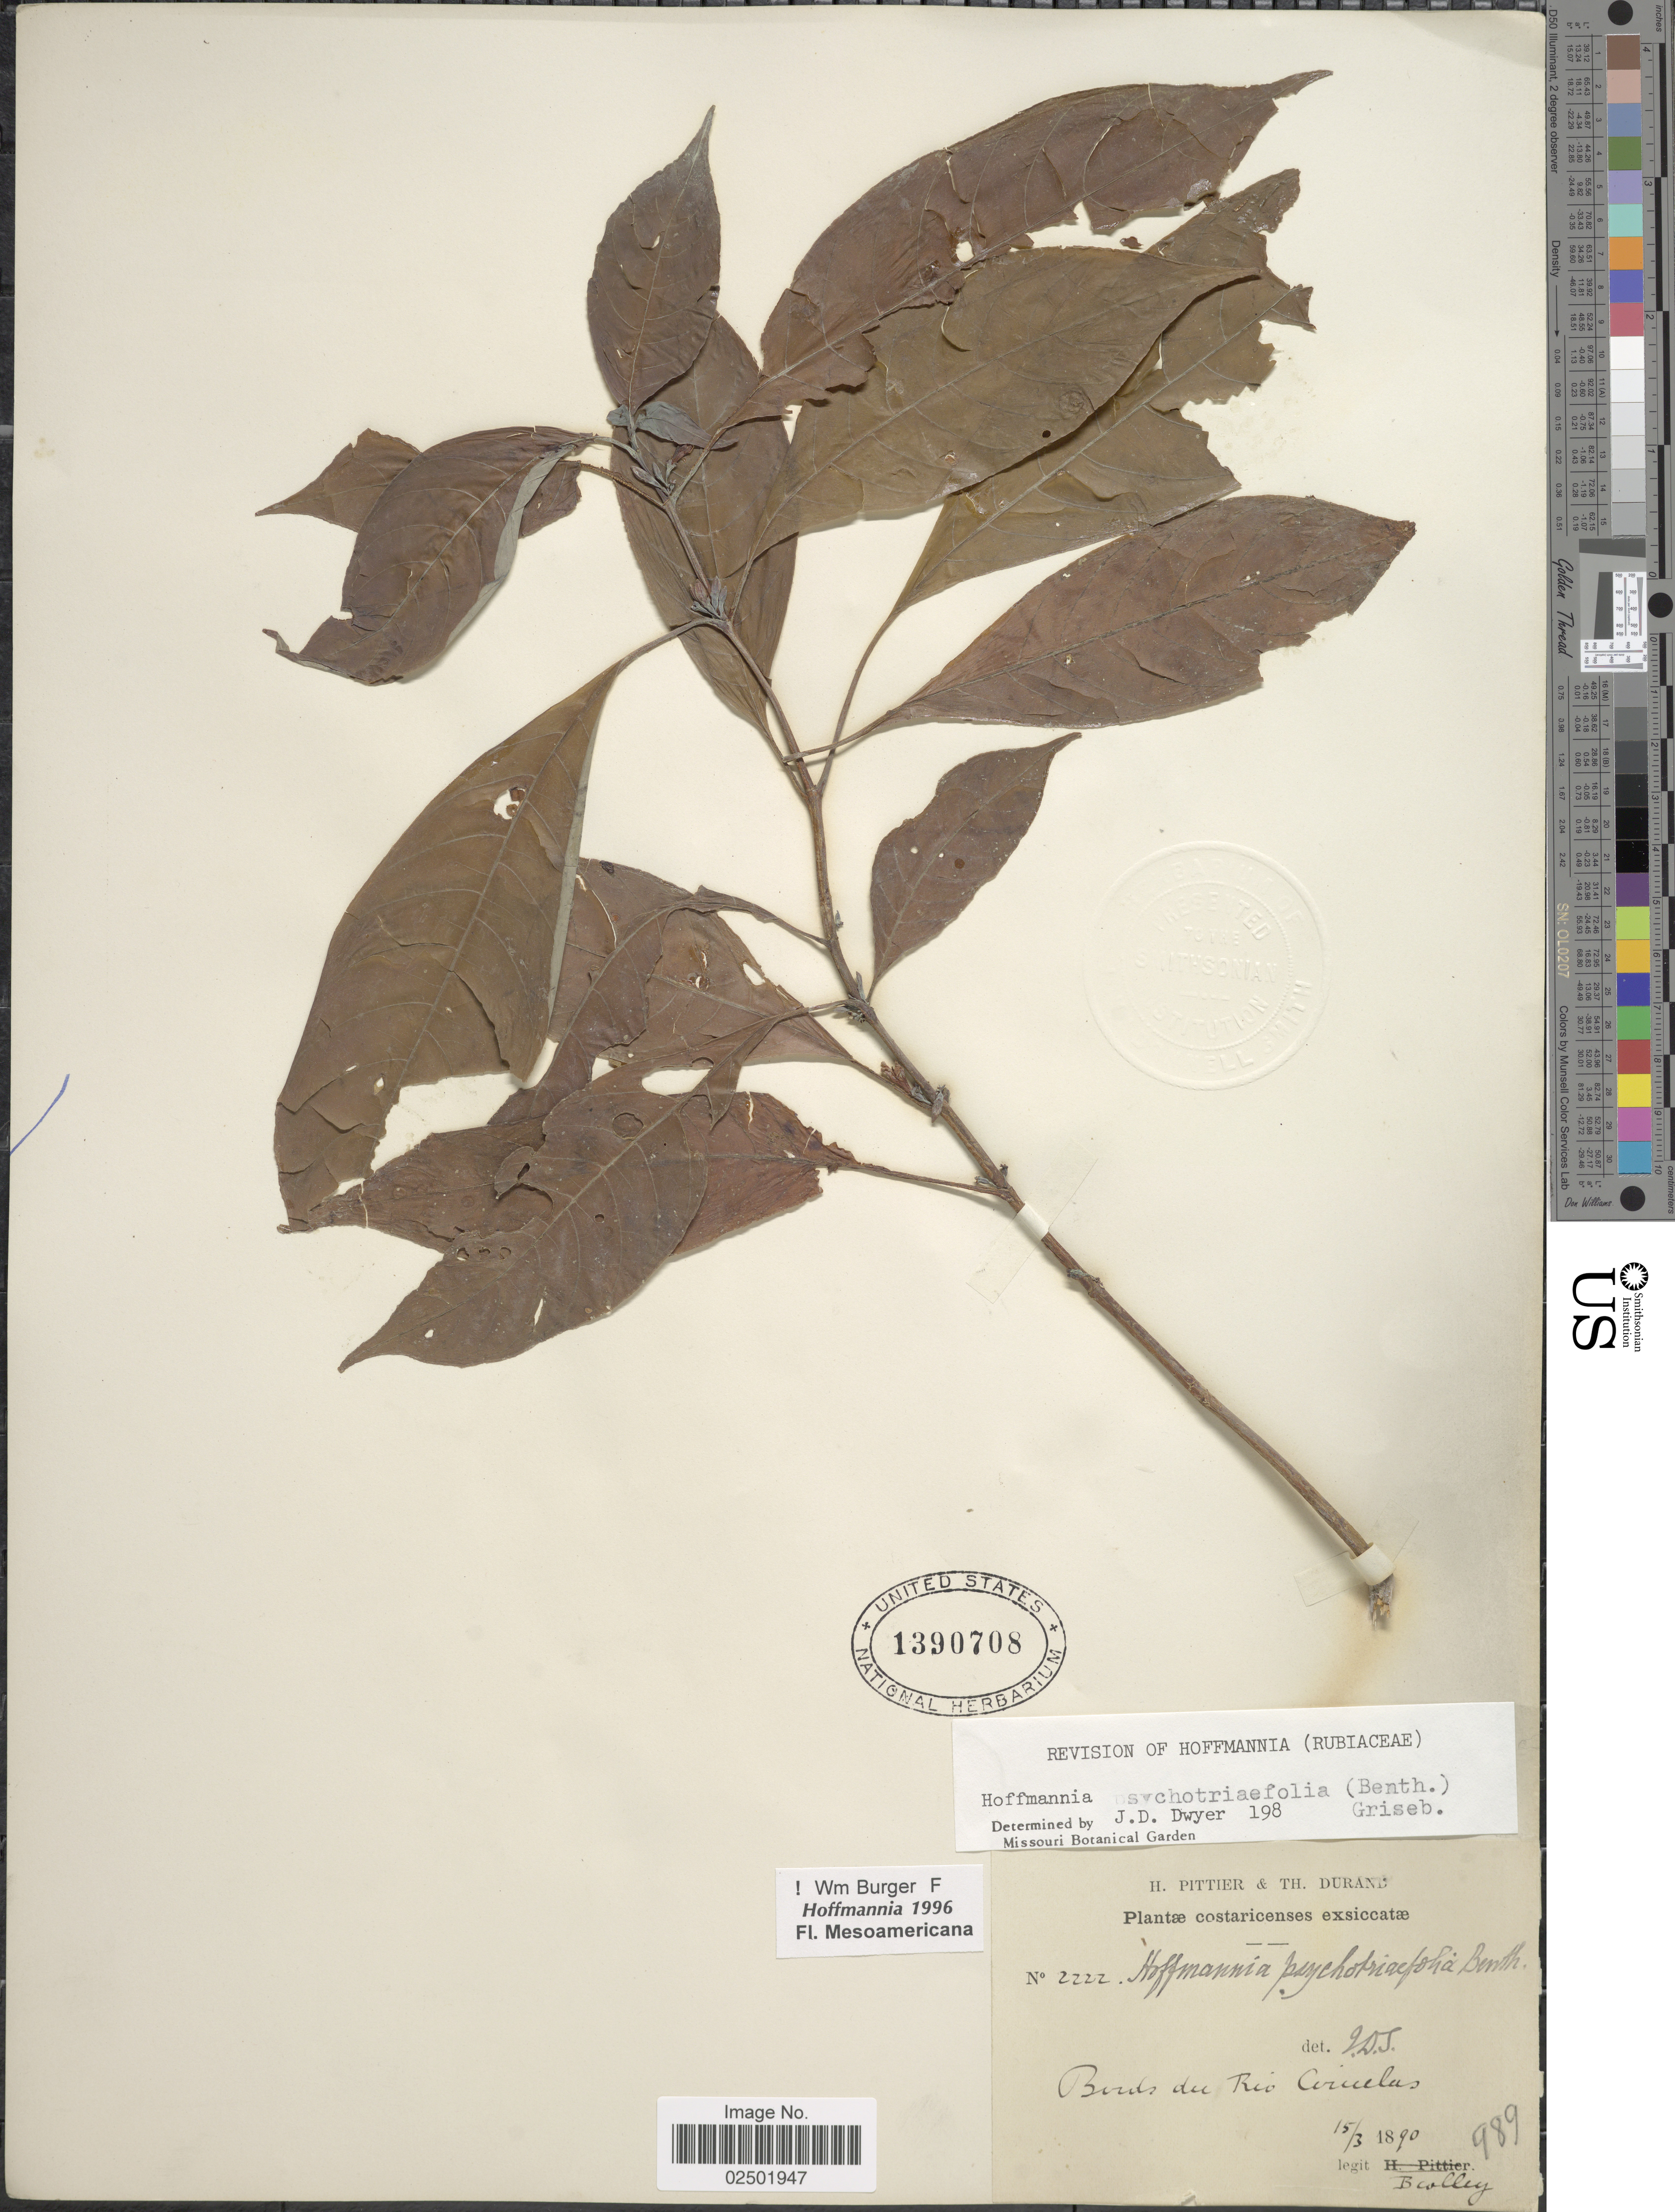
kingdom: Plantae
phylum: Tracheophyta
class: Magnoliopsida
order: Gentianales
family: Rubiaceae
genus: Hoffmannia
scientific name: Hoffmannia psychotriifolia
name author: (Benth.) Griseb.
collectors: Biolley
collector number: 2222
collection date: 1890-03-15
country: Costa Rica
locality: Bords du Río Ciruelas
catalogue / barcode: US 1390708